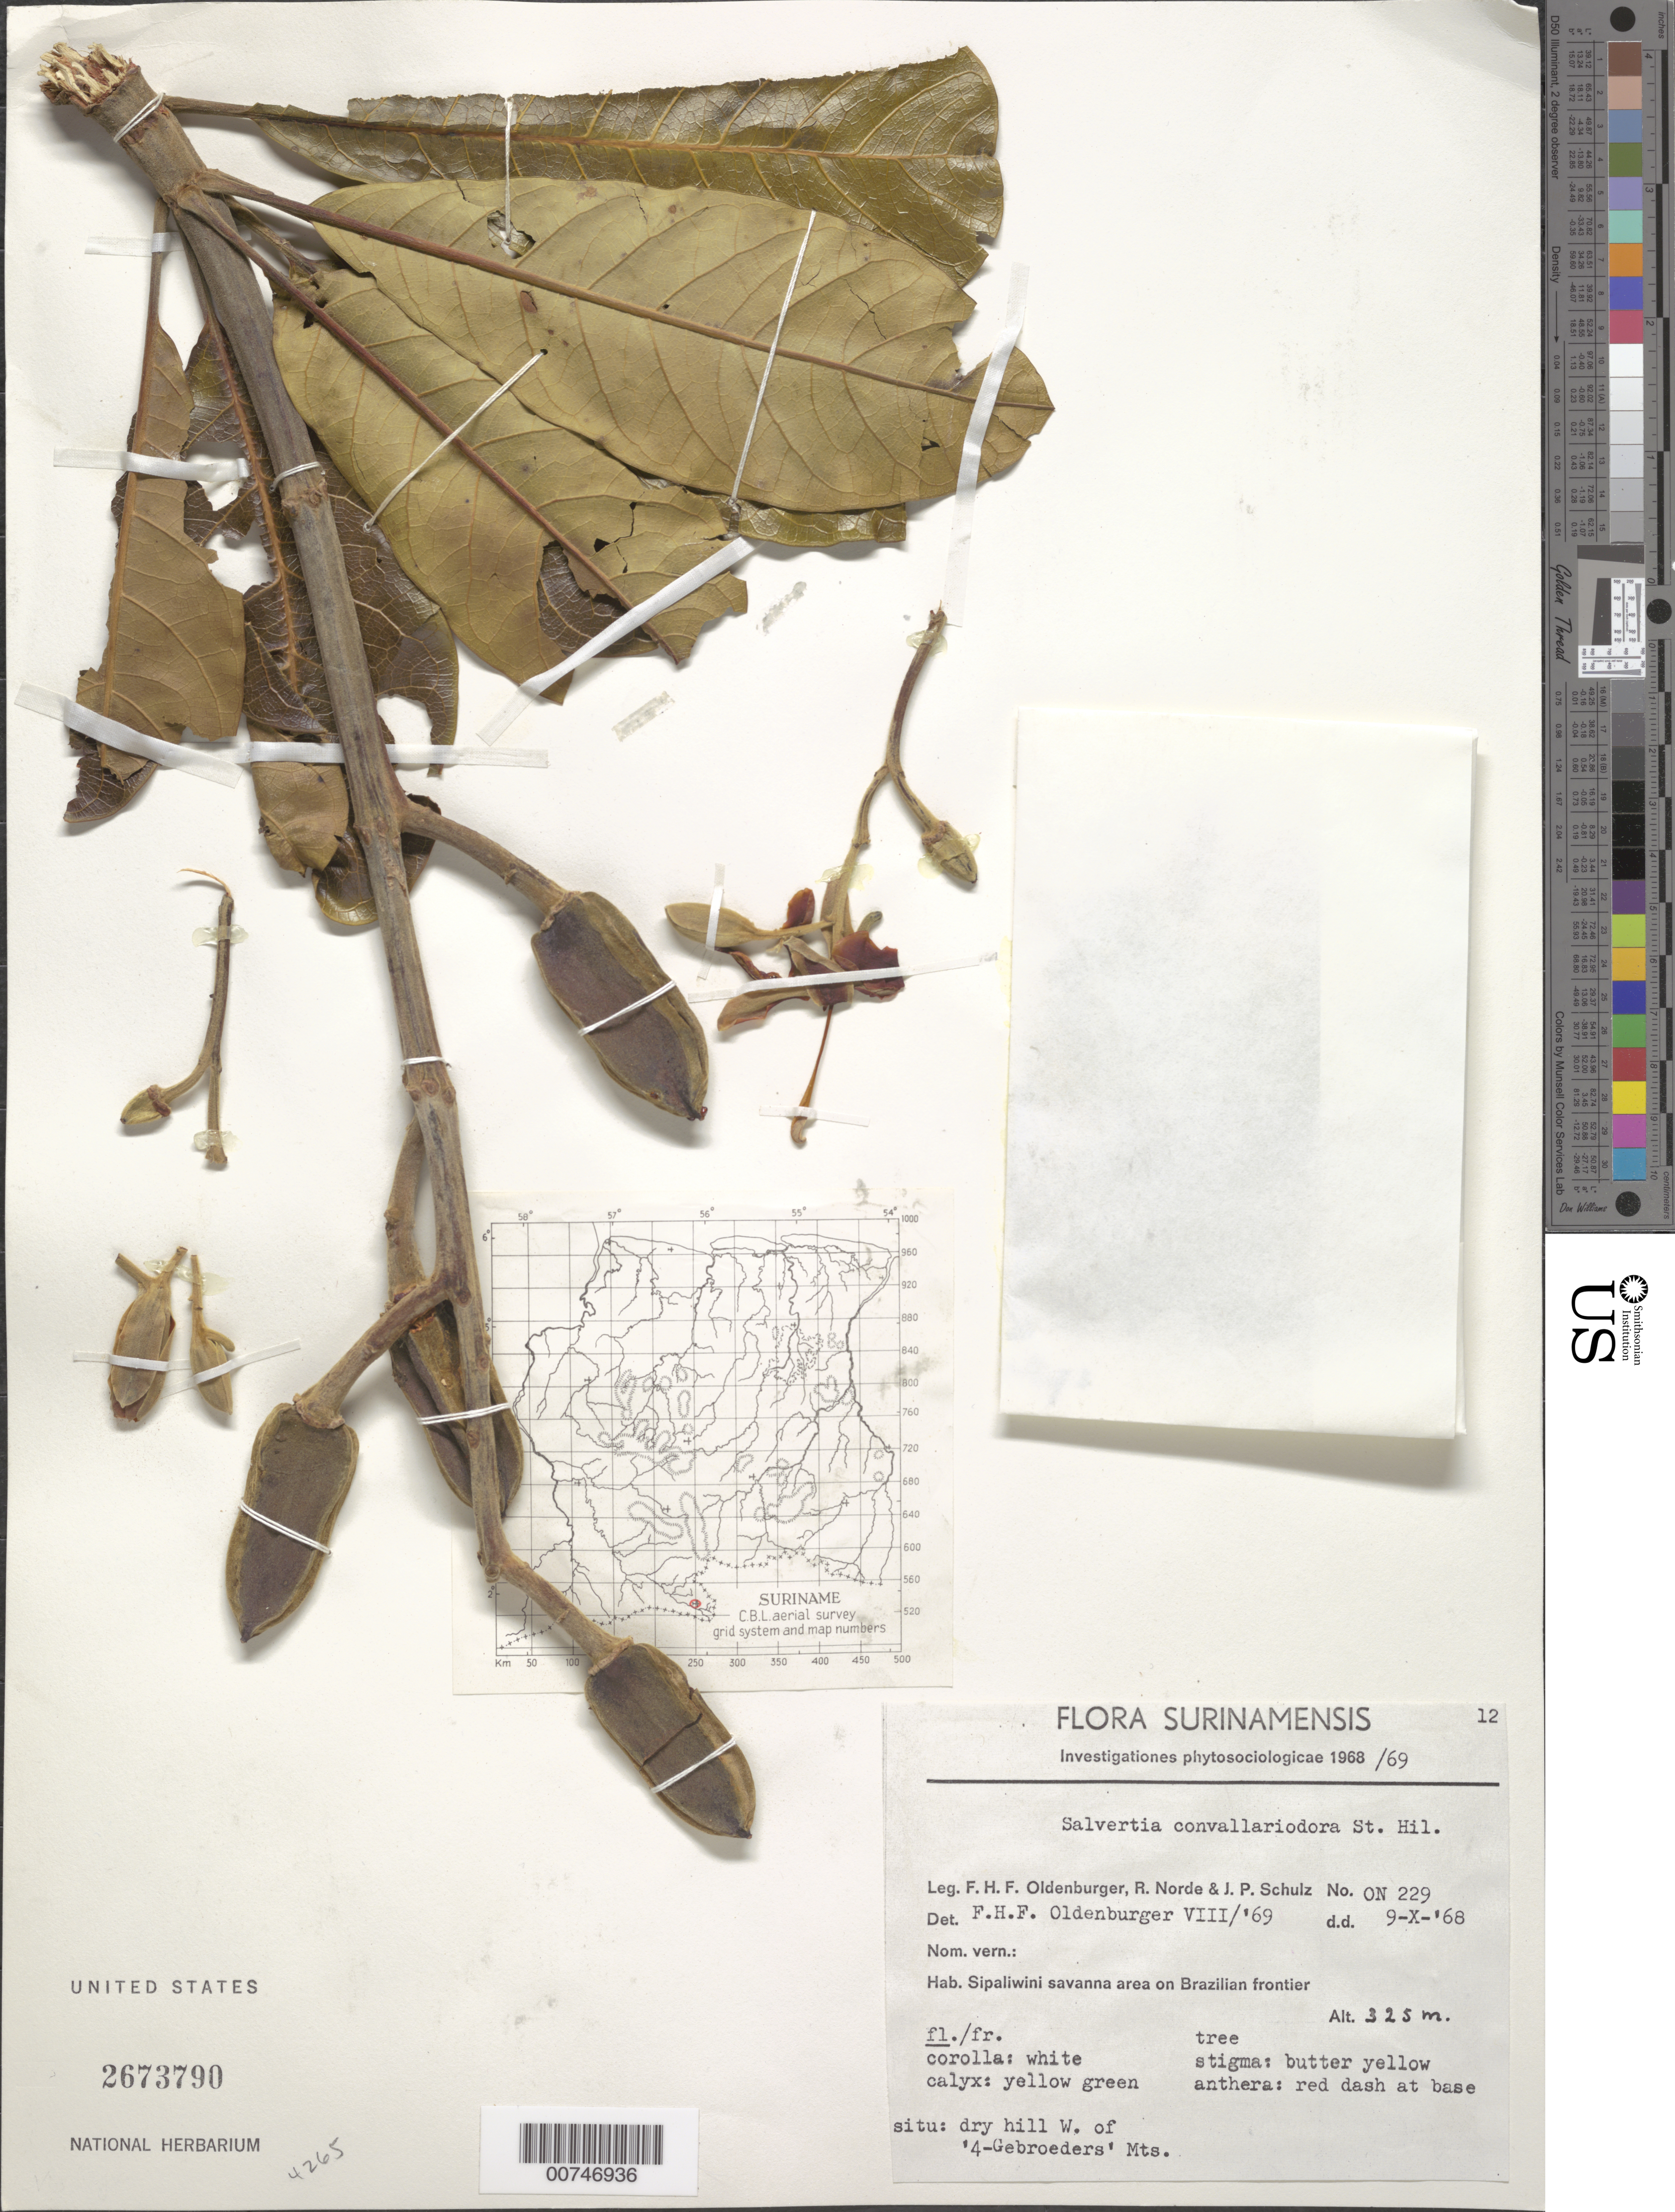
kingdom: Plantae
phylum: Tracheophyta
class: Magnoliopsida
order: Myrtales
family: Vochysiaceae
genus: Salvertia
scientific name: Salvertia convallariodora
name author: A. St.-Hil.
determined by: Oldenburger, F. H. F.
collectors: F. Oldenburger, R. Norde & J. P. Schulz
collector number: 229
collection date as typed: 9-Oct-68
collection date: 1968-10-09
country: Suriname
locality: Sipaliwini Savanna, Brazilian frontier, W of '4-Gebroeders' Mts.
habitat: Dry hill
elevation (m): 325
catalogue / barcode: US 2673790